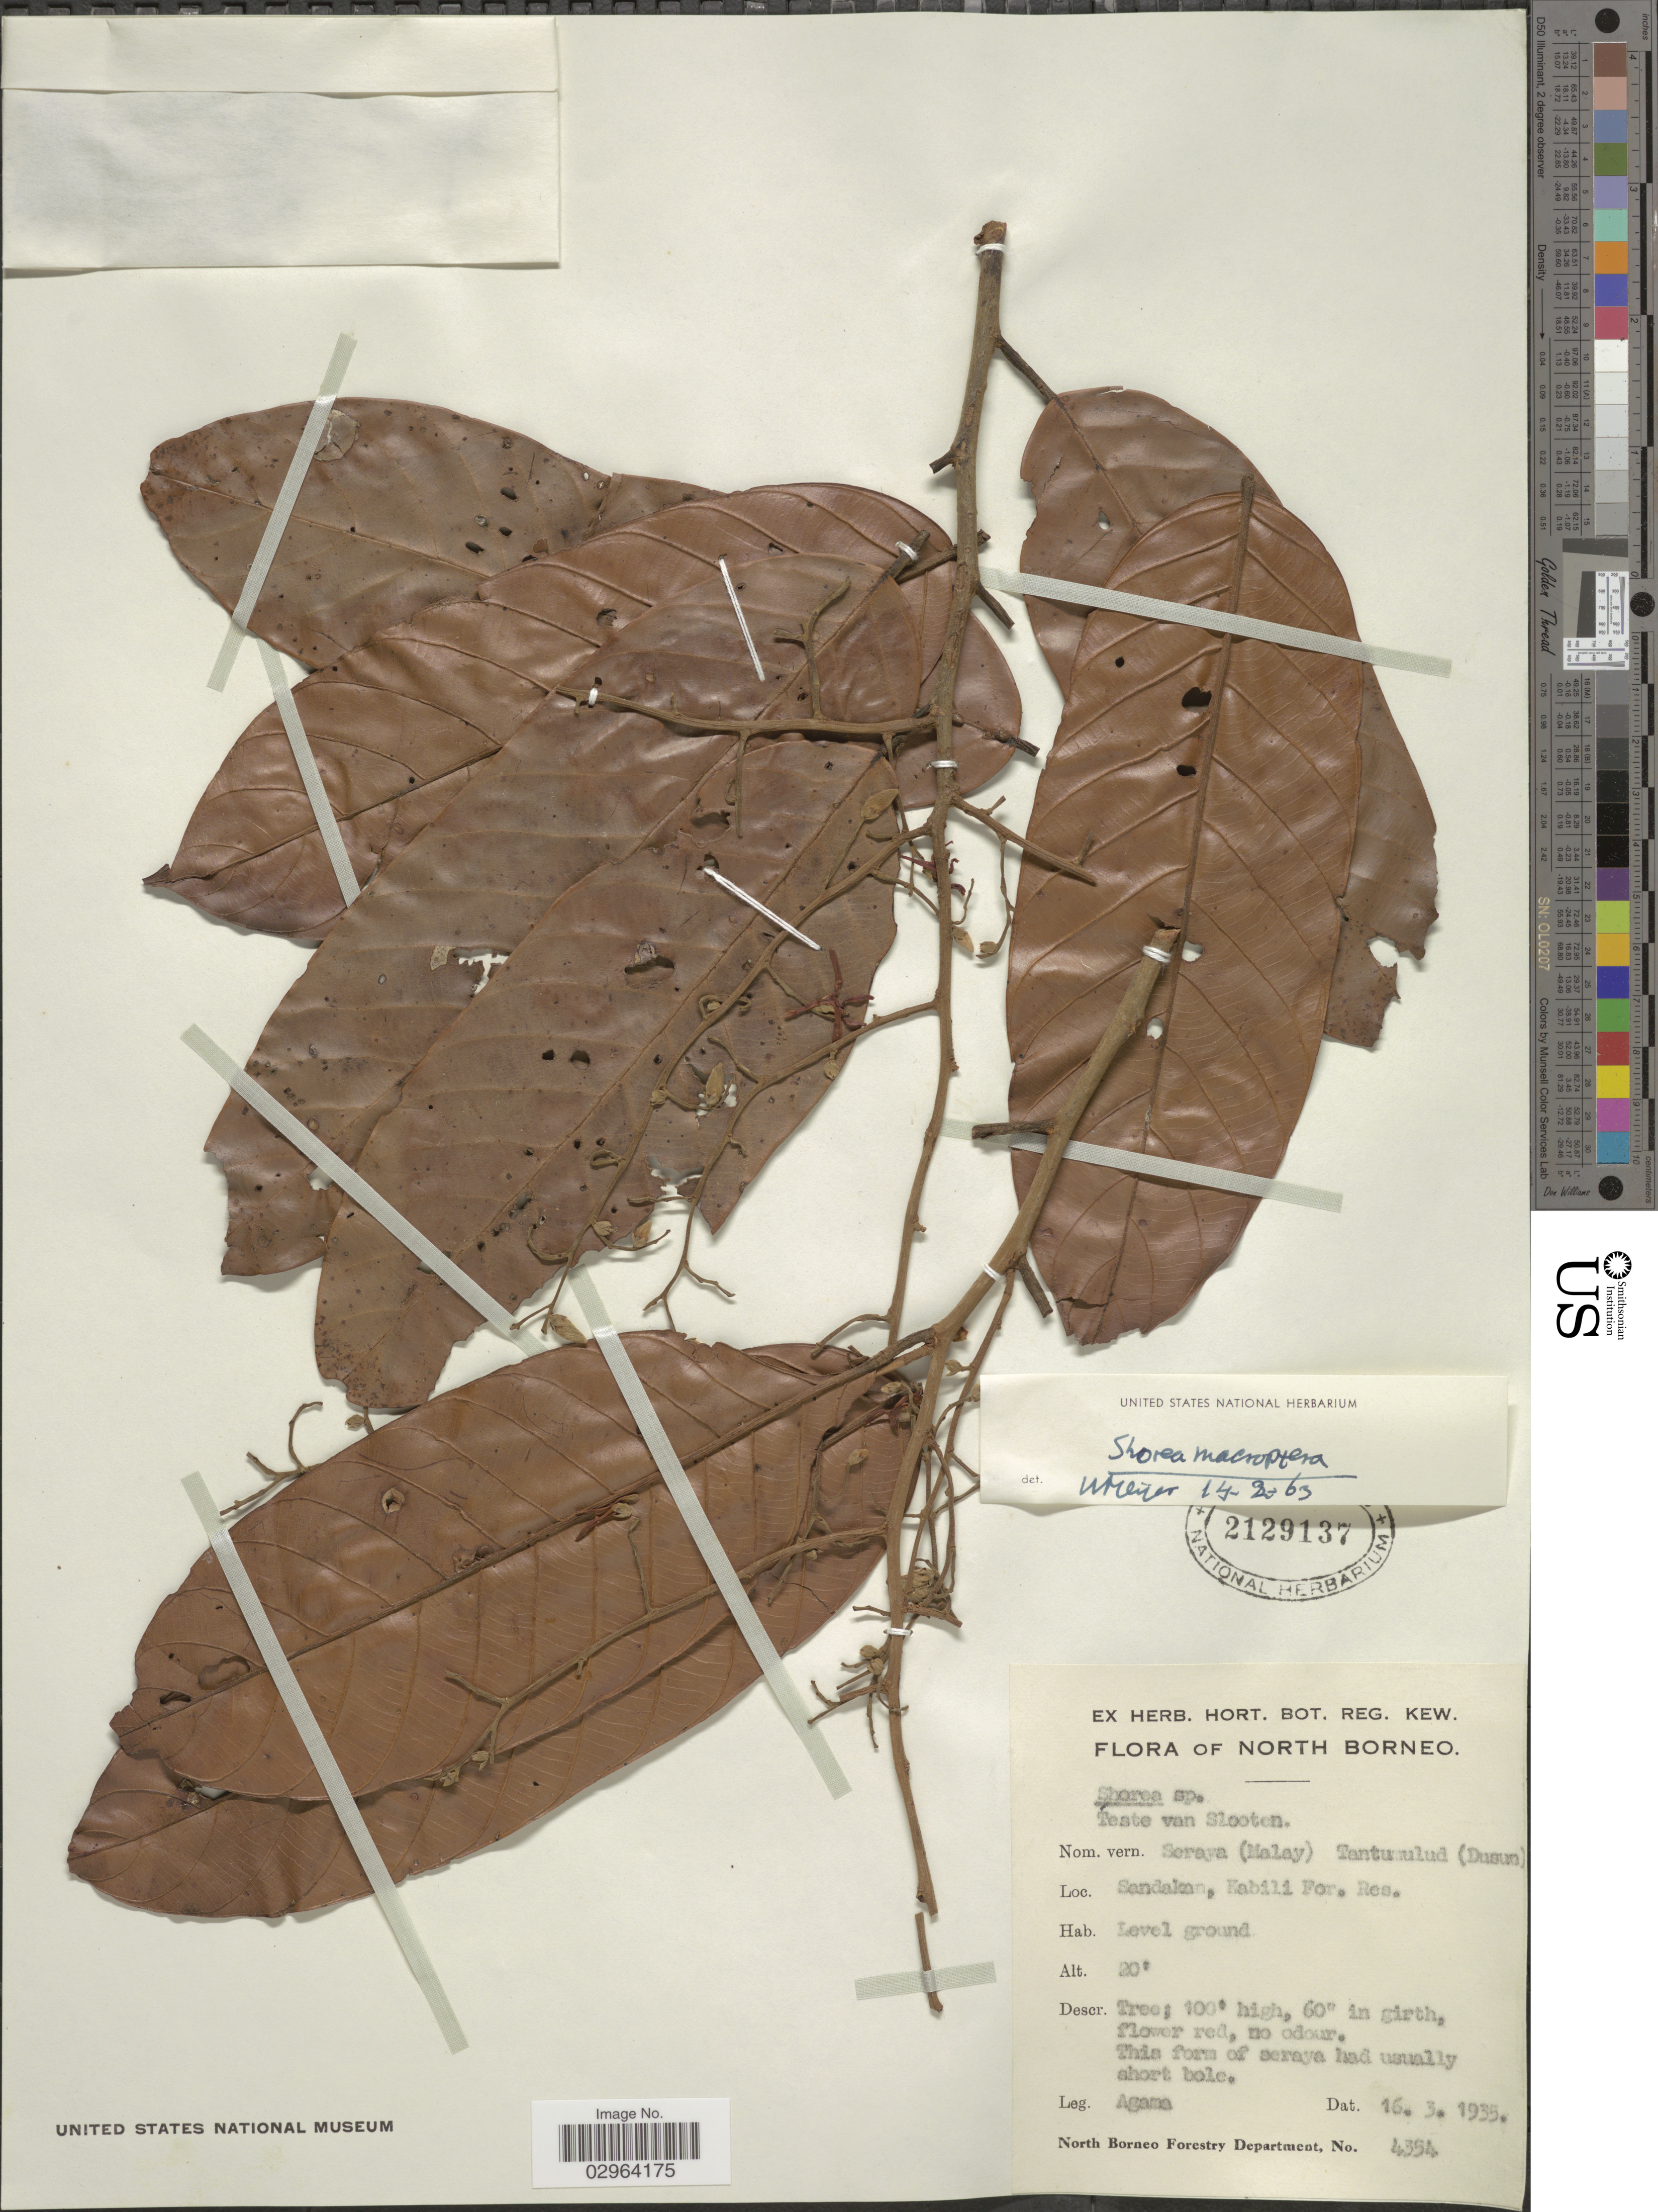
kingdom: Plantae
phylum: Tracheophyta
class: Magnoliopsida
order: Malvales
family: Dipterocarpaceae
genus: Rubroshorea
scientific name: Rubroshorea macroptera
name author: (Dyer) P.S. Ashton & J. Heck.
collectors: Agama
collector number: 4354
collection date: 1935-03-16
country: Malaysia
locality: North Borneo. Sandakan, Kabili For. Res.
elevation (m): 6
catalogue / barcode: US 2129137